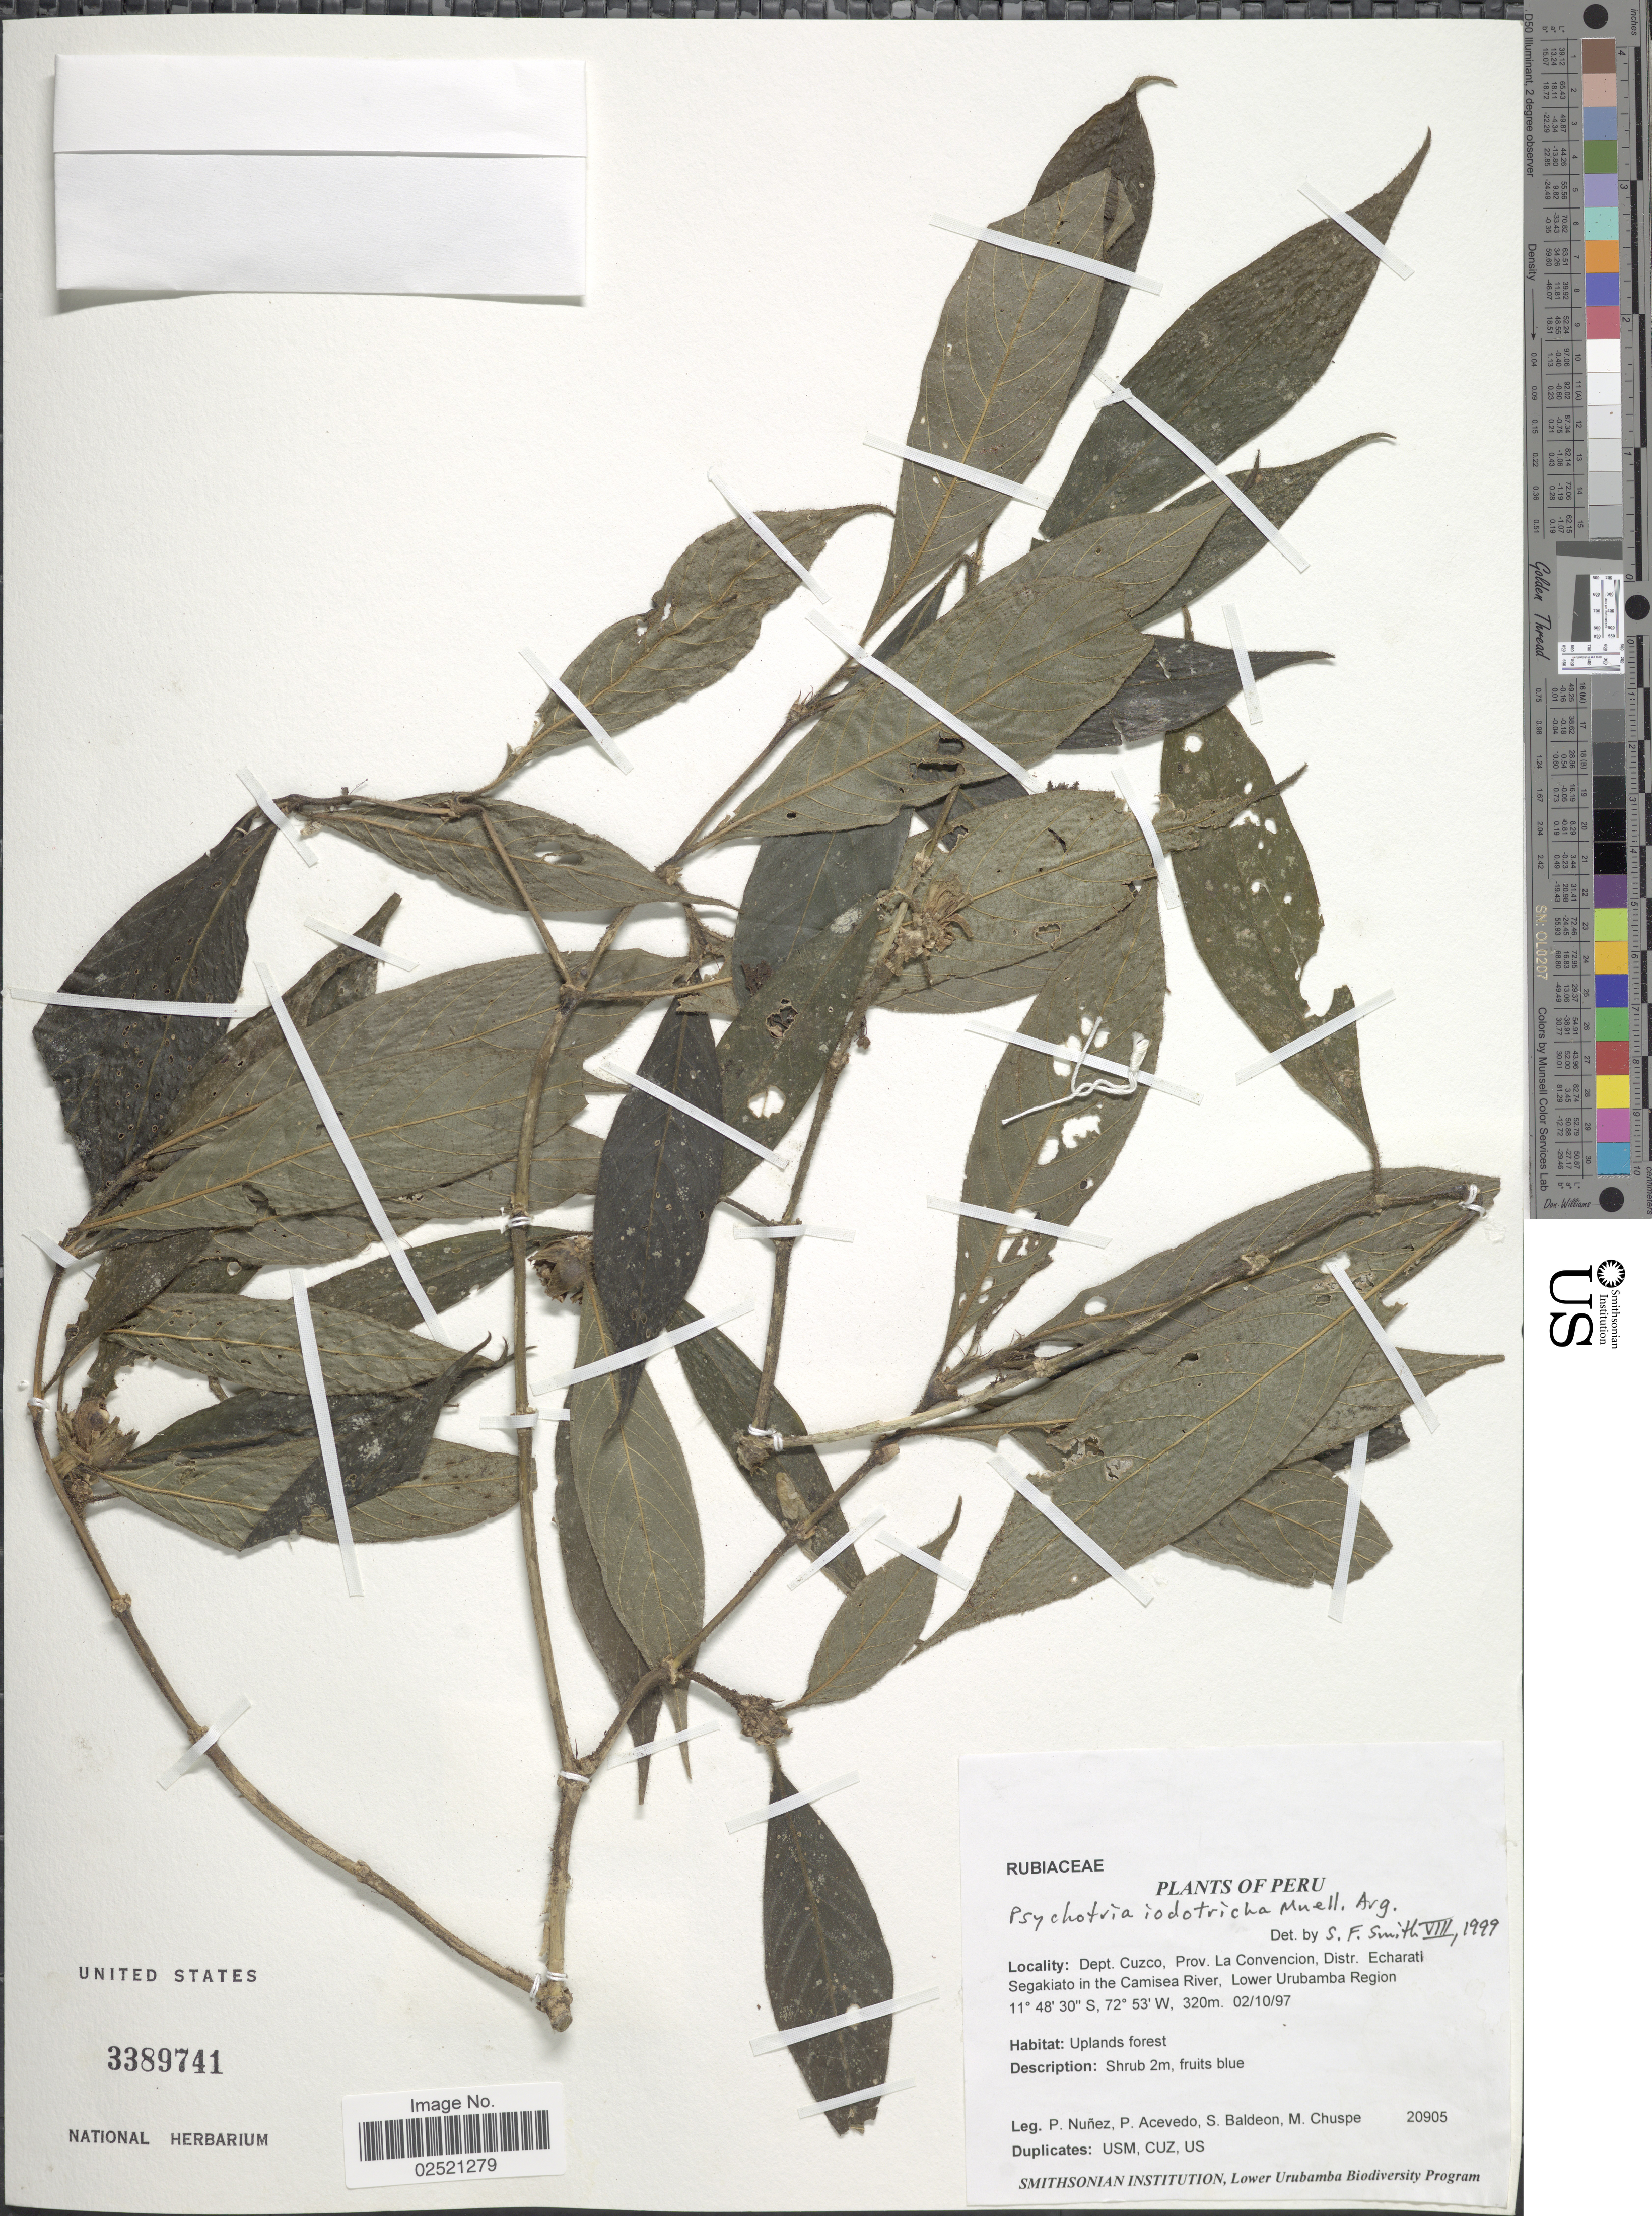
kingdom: Plantae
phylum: Tracheophyta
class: Magnoliopsida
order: Gentianales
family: Rubiaceae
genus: Psychotria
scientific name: Psychotria iodotricha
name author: Müll. Arg.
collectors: P. Nuñez V., P. Acevedo-Rodr., S. Baldeon & M. Chuspe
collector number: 20905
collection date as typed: Transcribed d/m/y: 2/10/97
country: El Salvador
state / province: Cuscatlan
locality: Cuzco, Prov. La Convencion, Distr. Echarati Segakiato in the Camisea River, Lower Urubamba Region.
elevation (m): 320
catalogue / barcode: US 3389741